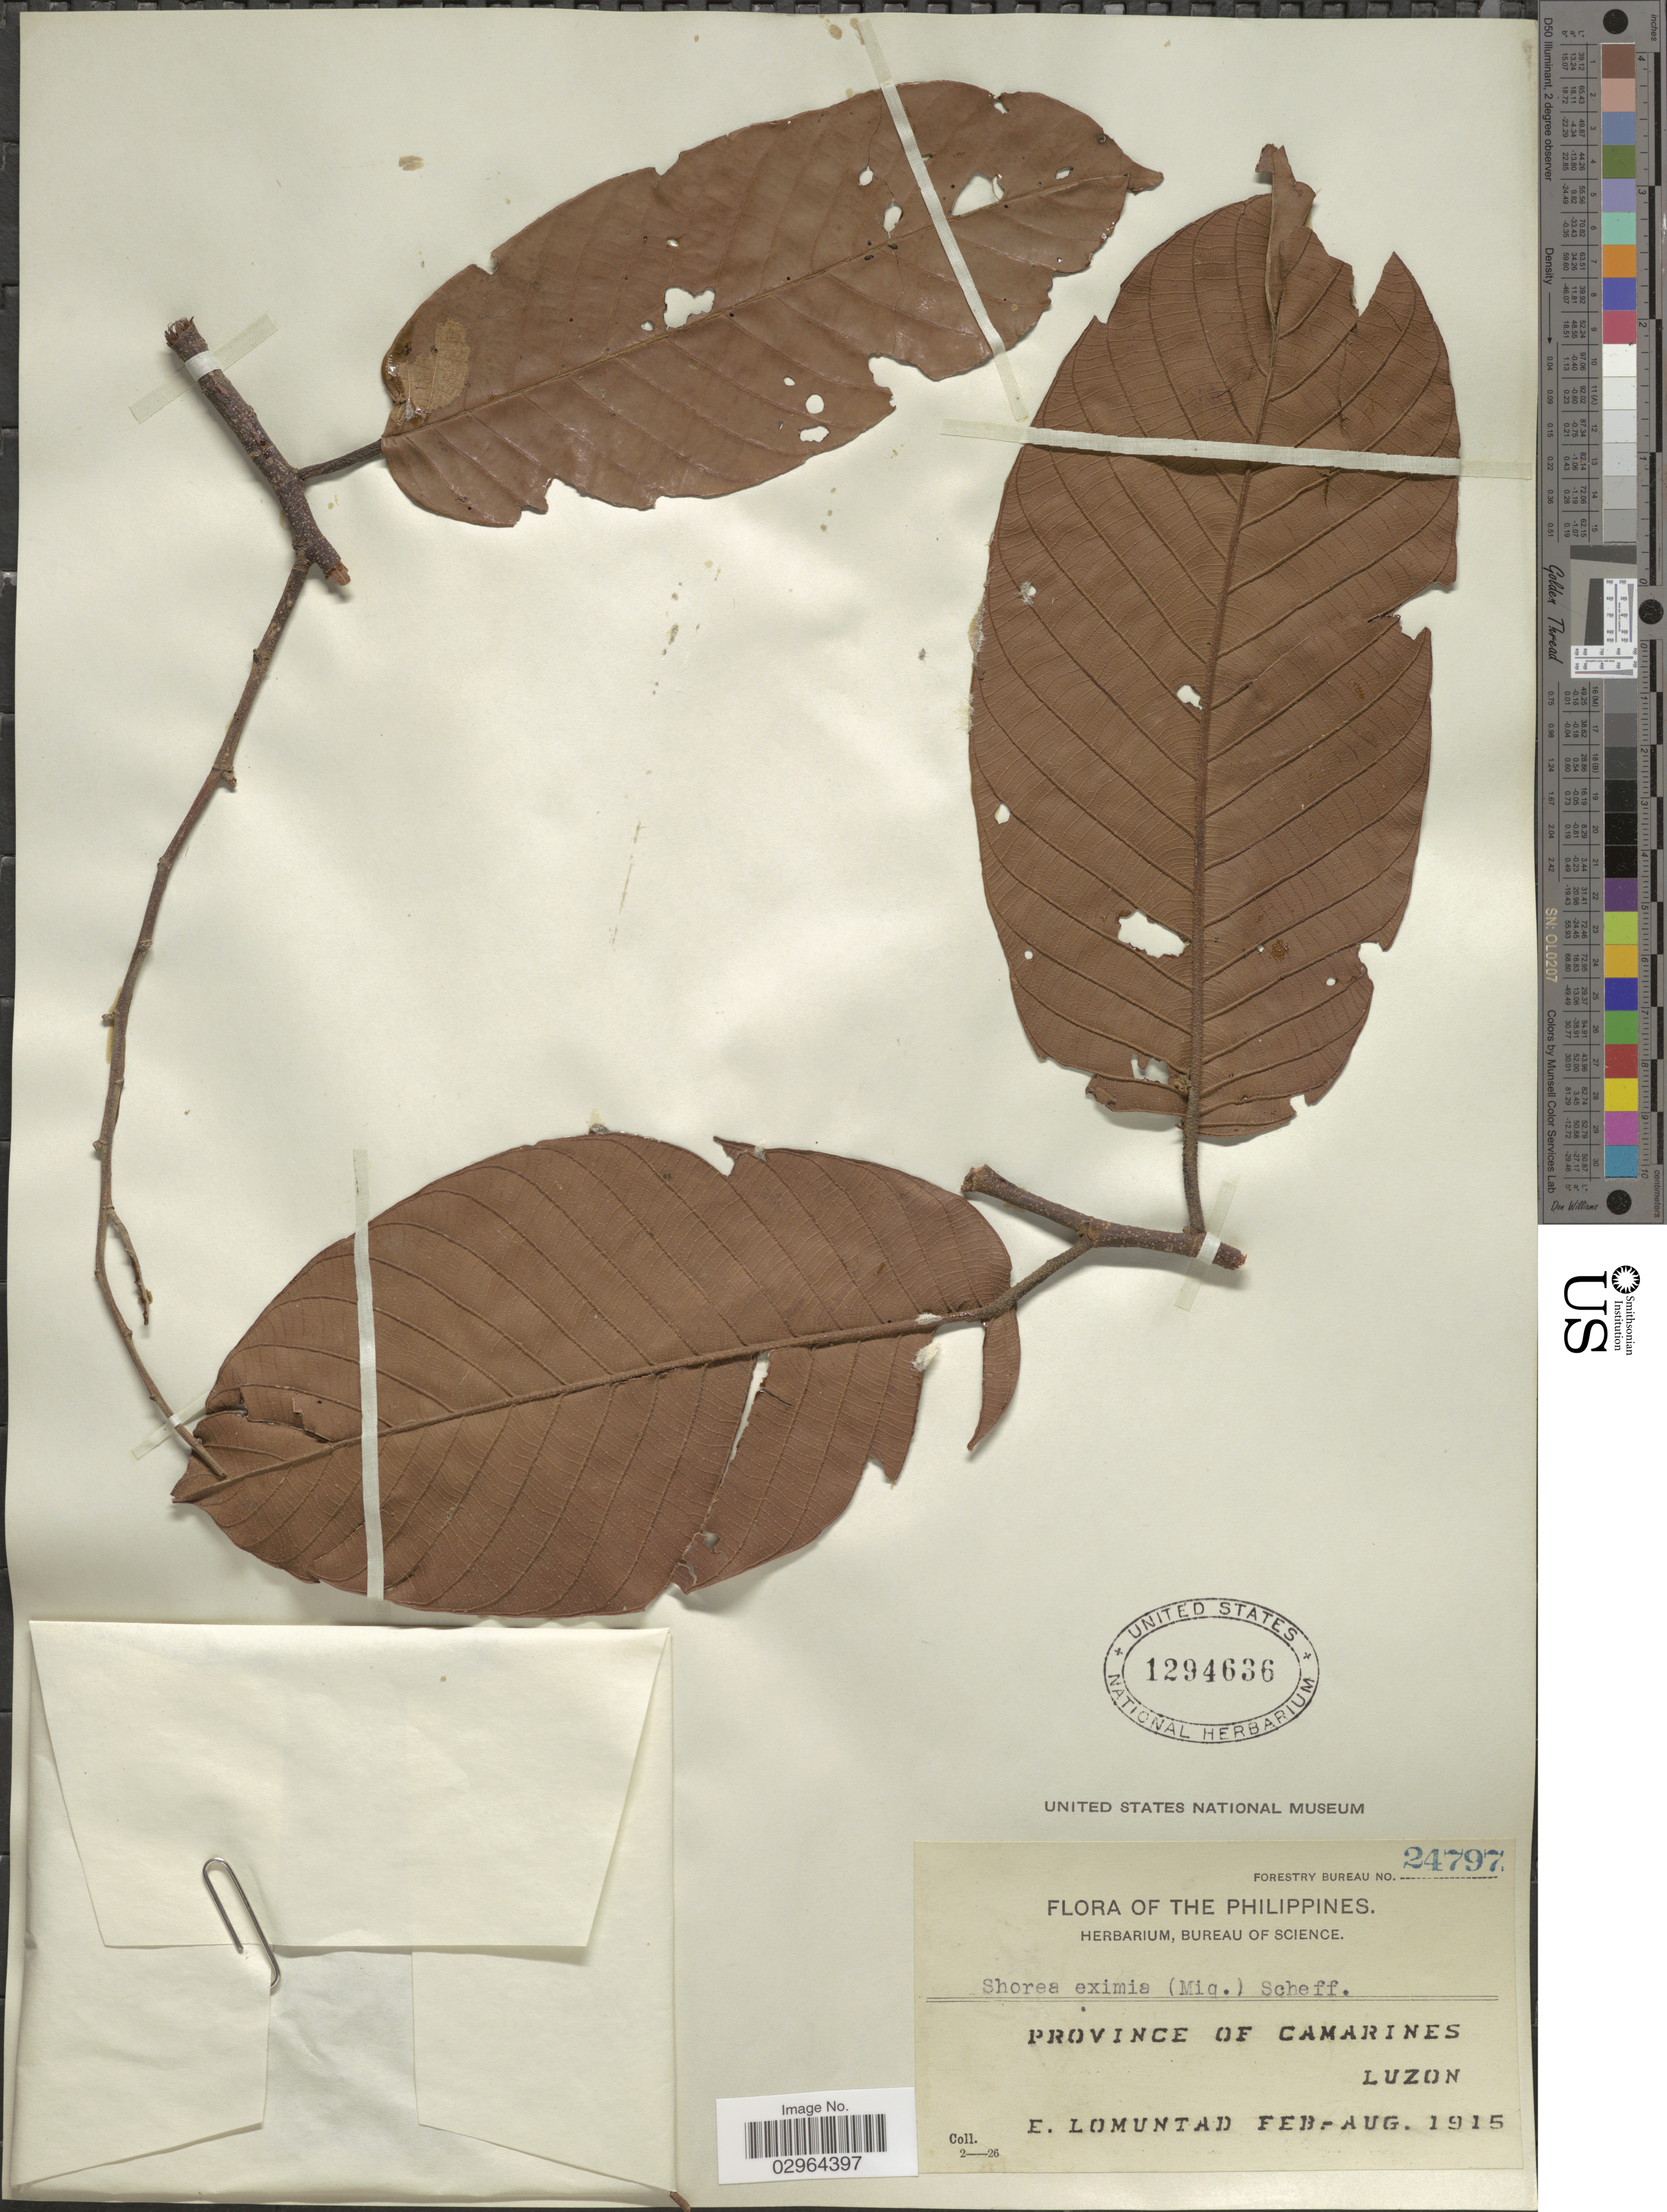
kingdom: Plantae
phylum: Tracheophyta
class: Magnoliopsida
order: Malvales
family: Dipterocarpaceae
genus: Rubroshorea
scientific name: Rubroshorea almon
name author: (Foxw.) P.S. Ashton & J. Heck.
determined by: Strong, Mark T., (BOT), Smithsonian Institution - National Museum of Natural History (UNITED STATES)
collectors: E. Lomuntad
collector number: Forestry Bureau 24797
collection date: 1915-02/1915-08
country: Philippines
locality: Province of Camarines, Luzon.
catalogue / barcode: US 1294636